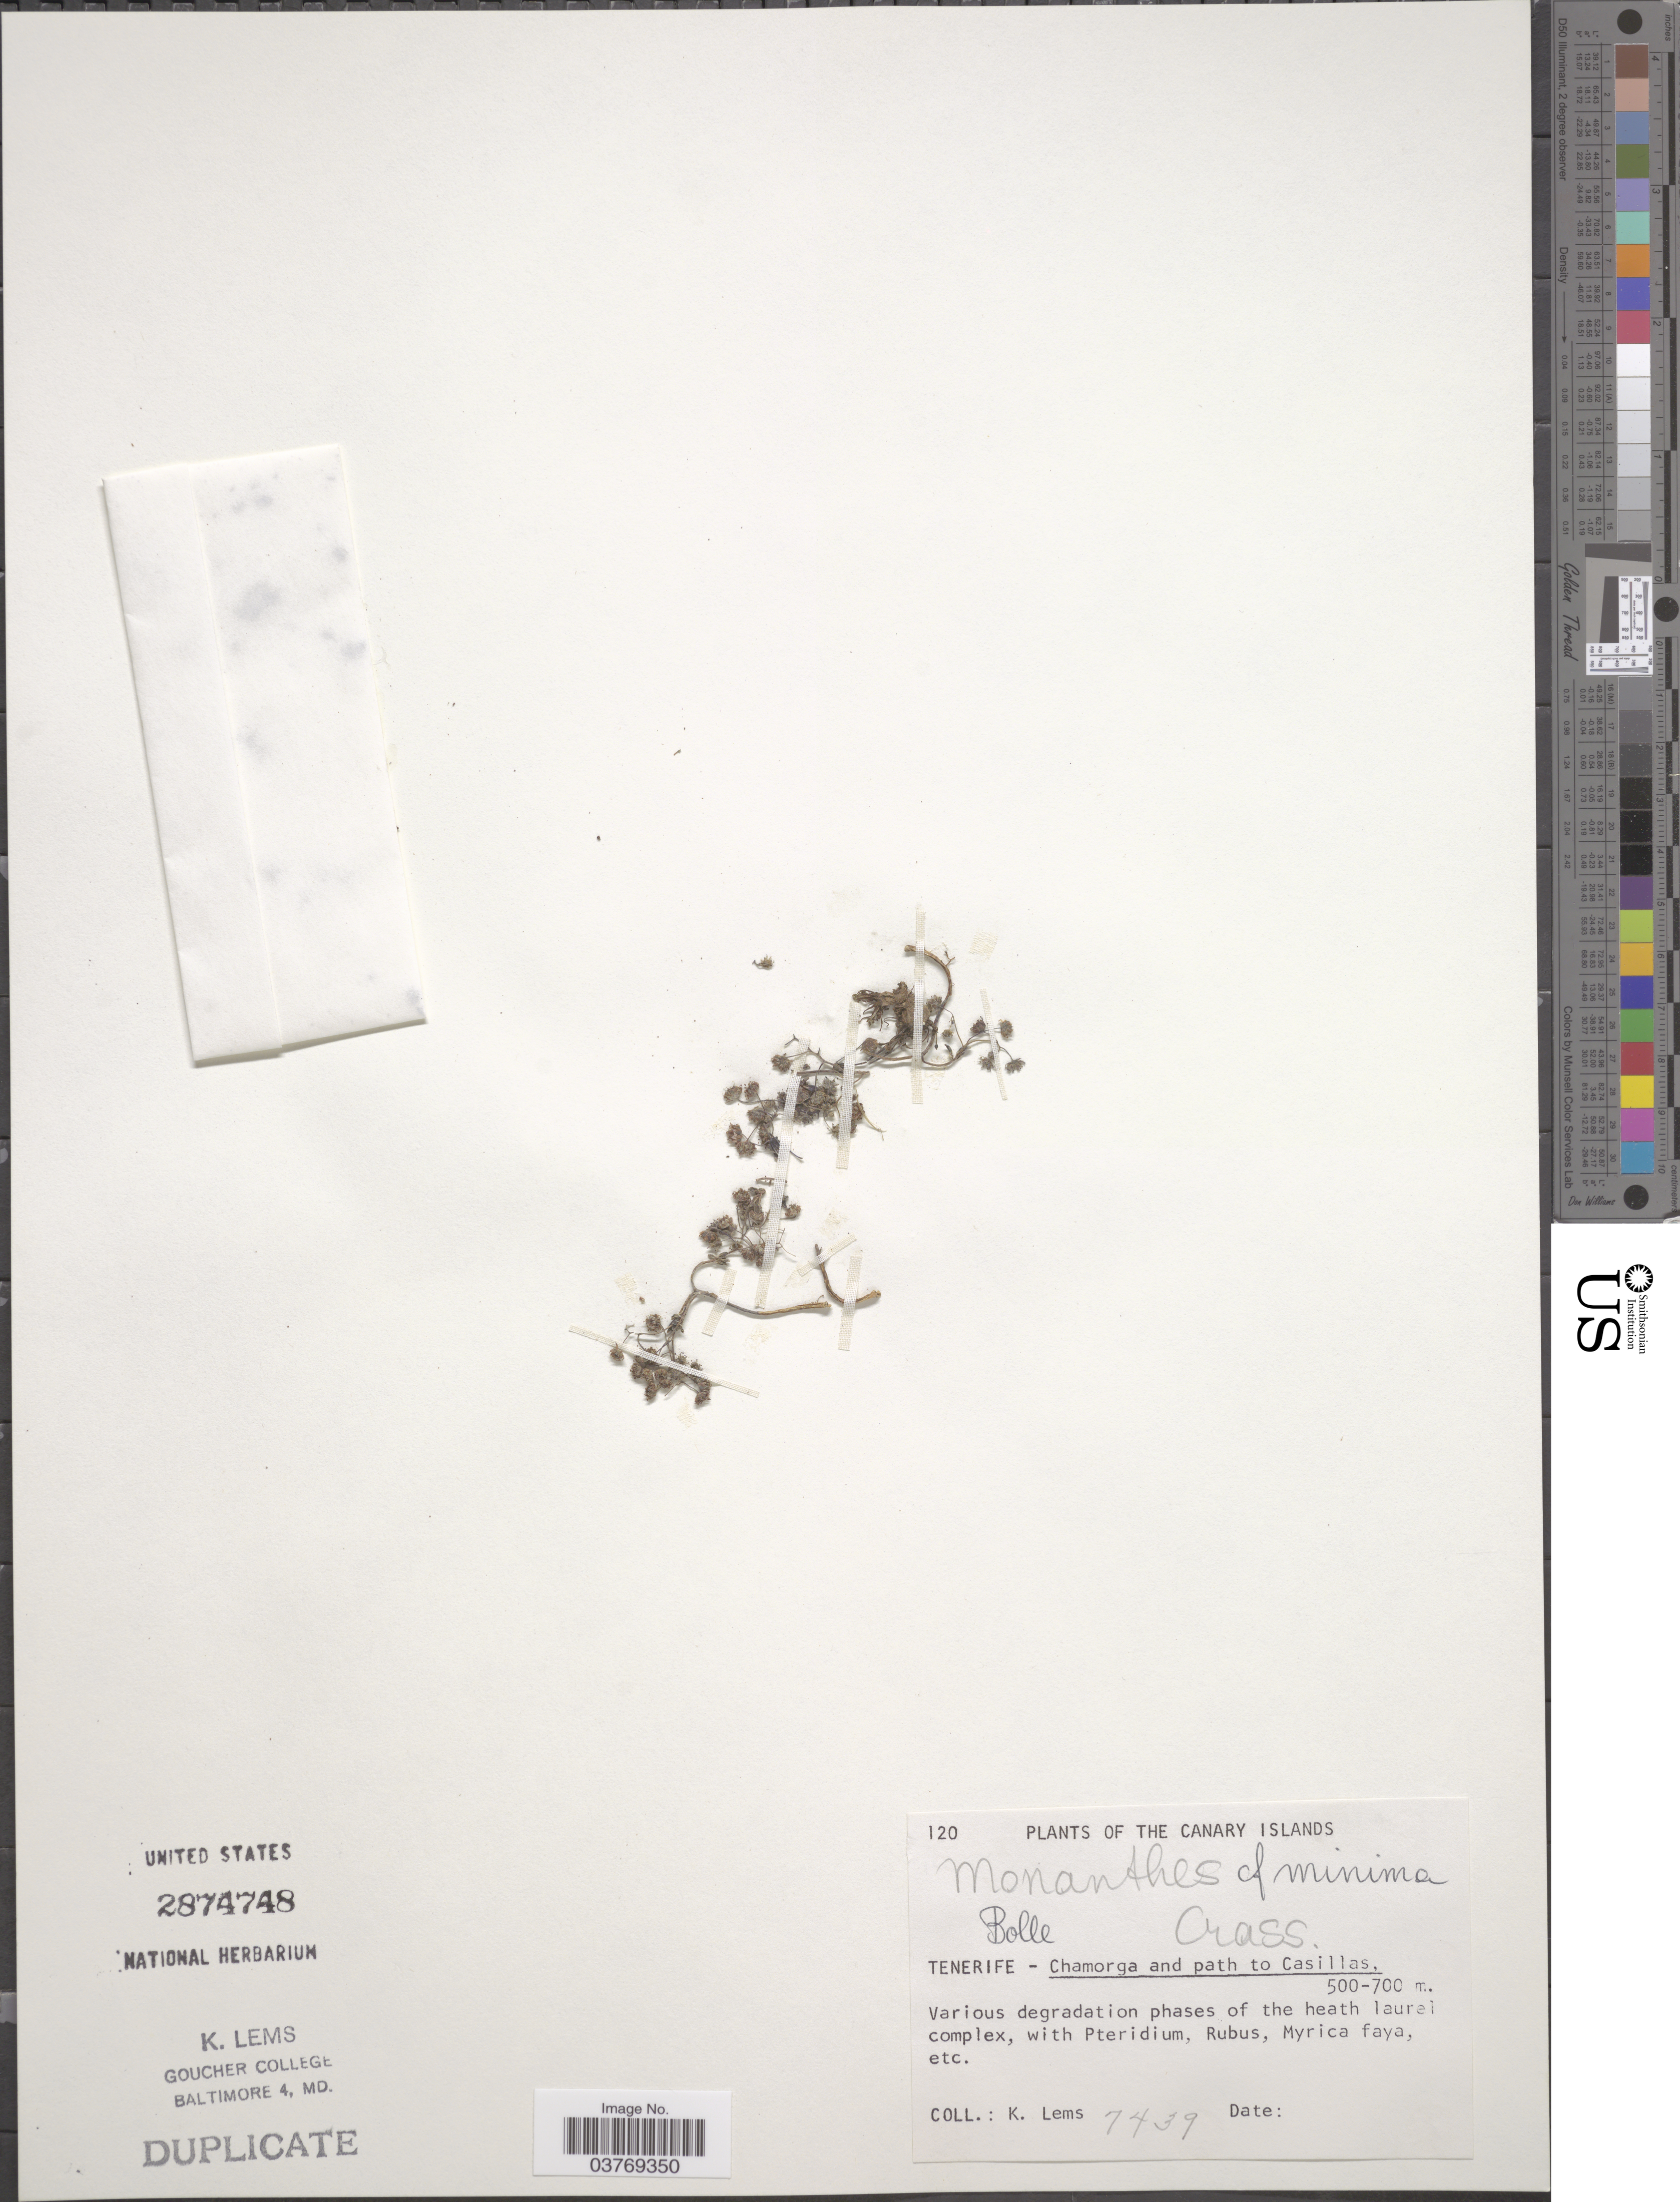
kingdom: Plantae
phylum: Tracheophyta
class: Magnoliopsida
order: Saxifragales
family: Crassulaceae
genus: Monanthes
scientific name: Monanthes minima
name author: (Bolle) Christ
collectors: K. Lems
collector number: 7439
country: Spain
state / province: Canarias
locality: The Canary Islands. Tenerife- Chamorga and path to Casillas.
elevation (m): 500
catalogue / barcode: US 2874748